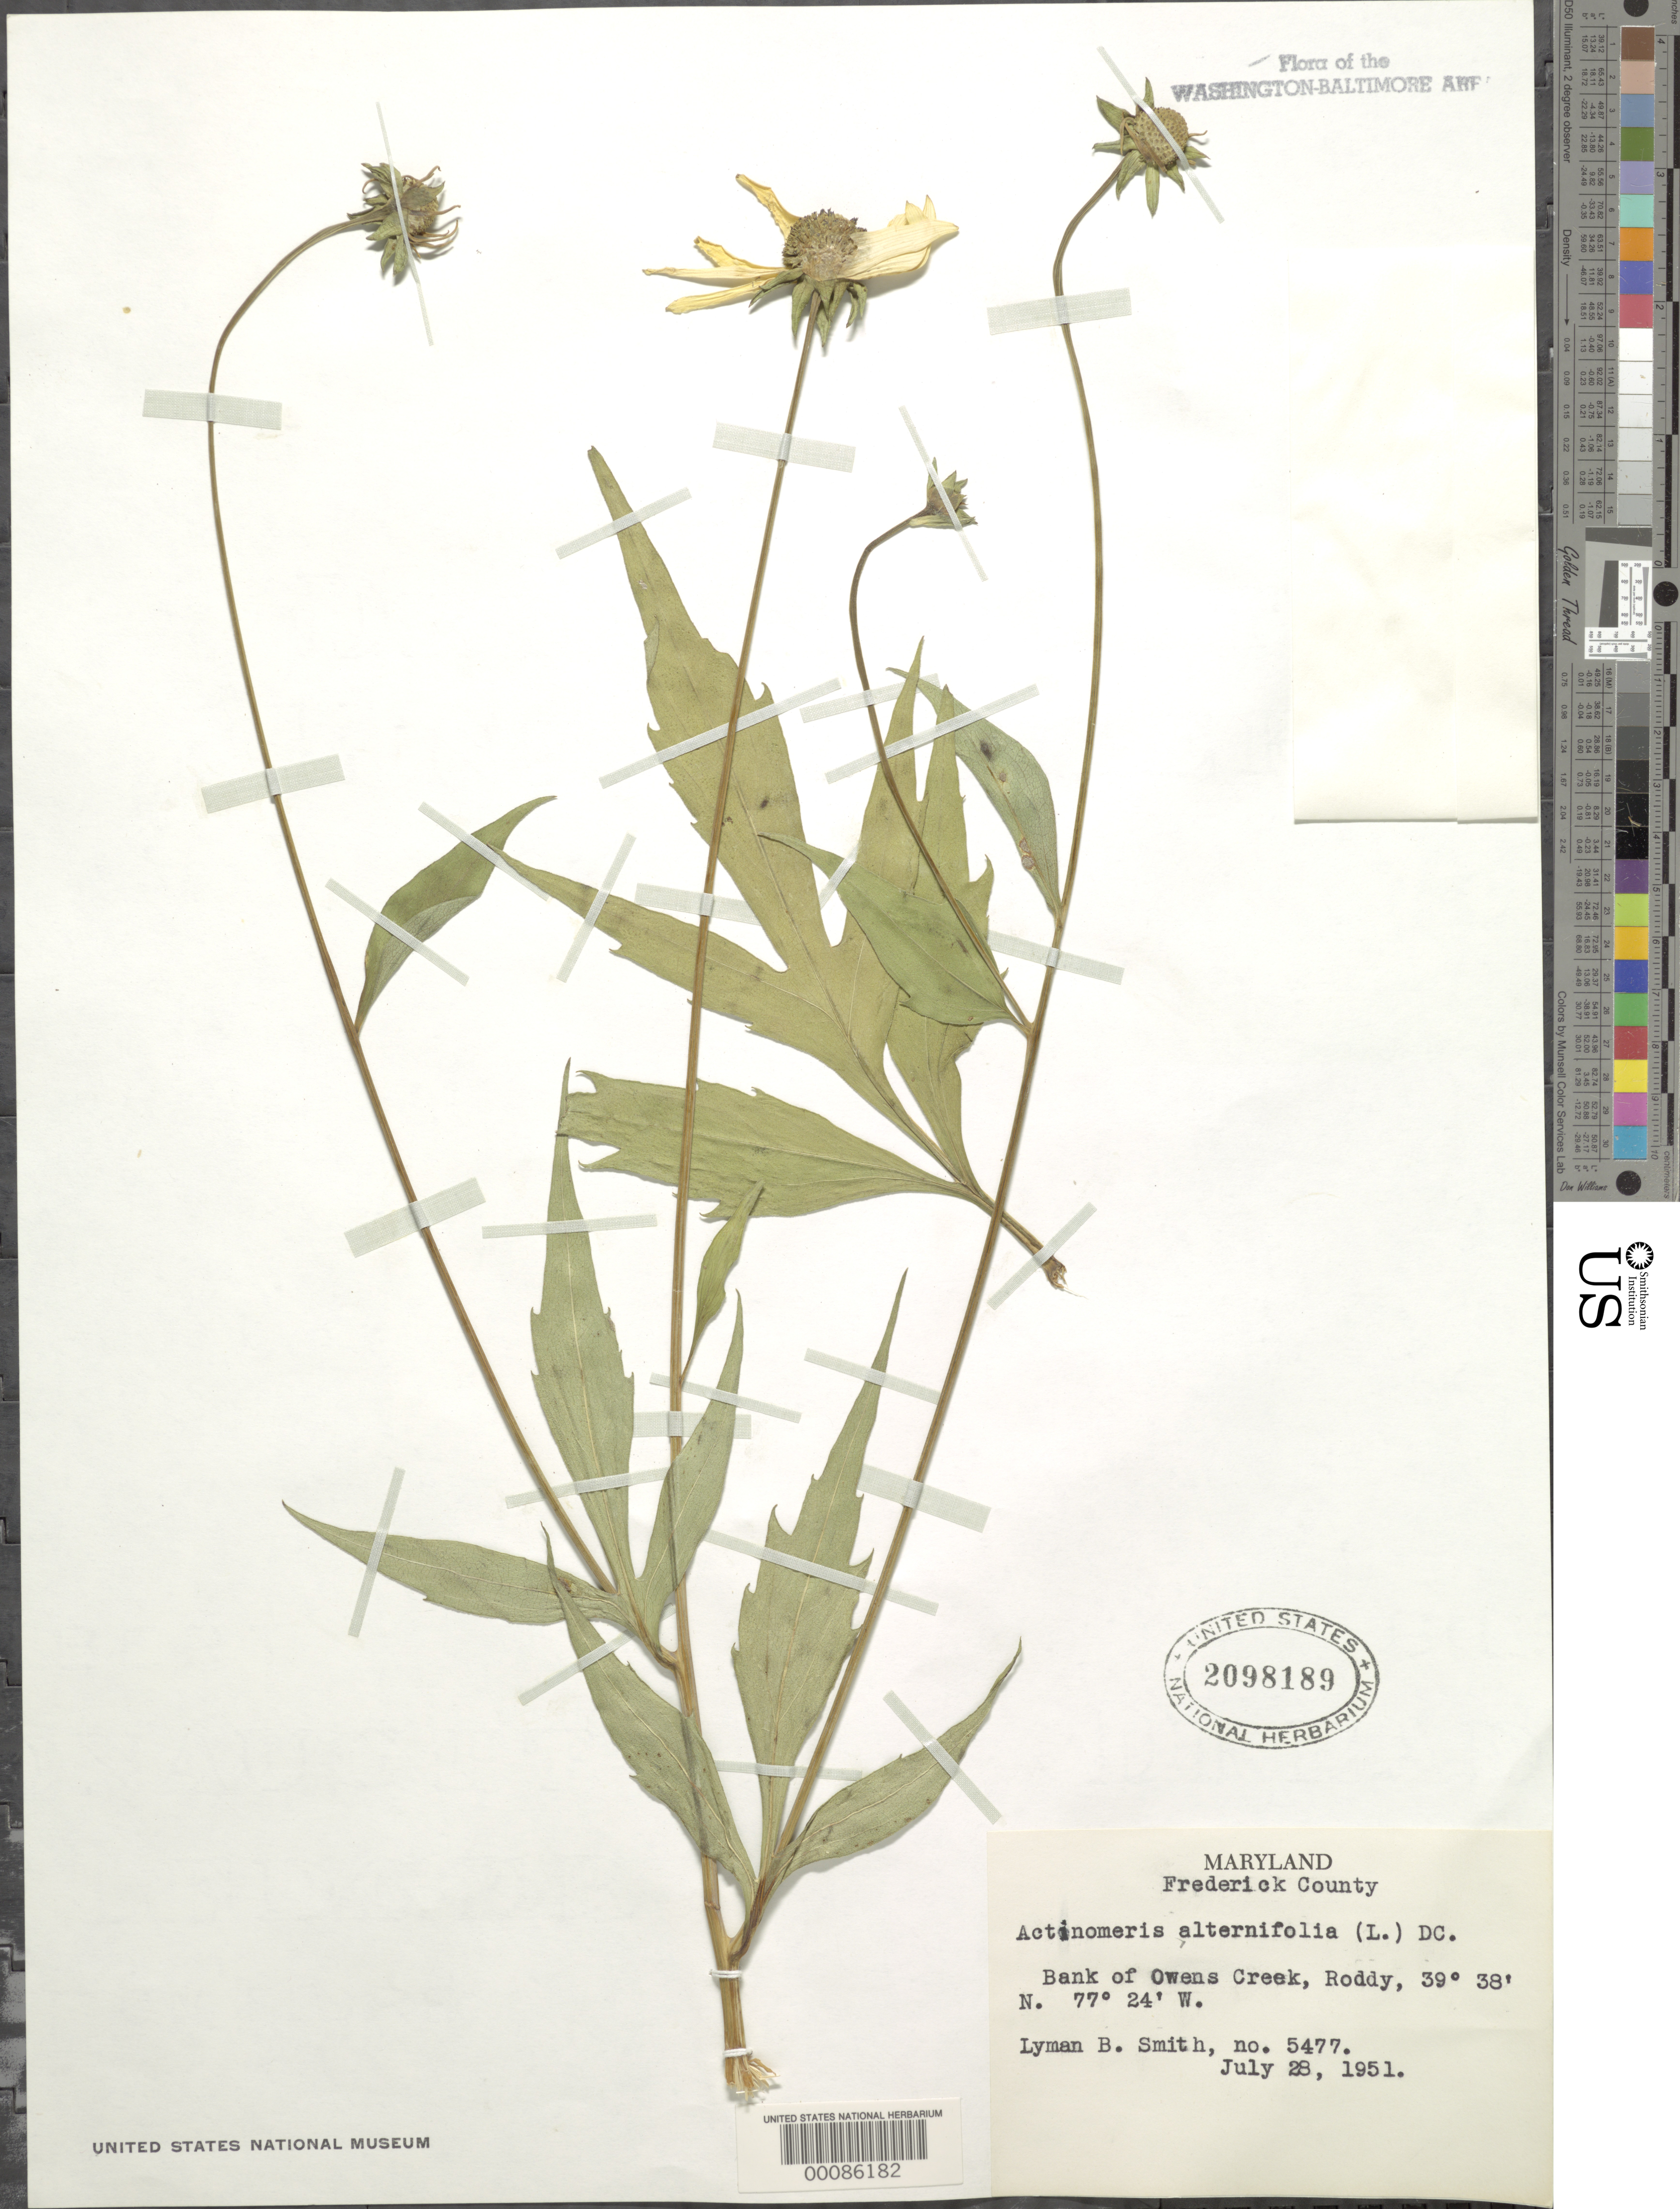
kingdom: Plantae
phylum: Tracheophyta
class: Magnoliopsida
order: Asterales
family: Asteraceae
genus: Rudbeckia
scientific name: Rudbeckia laciniata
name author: L.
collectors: L. Smith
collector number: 5477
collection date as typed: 28 Jul 1951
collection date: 1951-07-28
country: United States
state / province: Maryland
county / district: Frederick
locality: Owens Creek Roddy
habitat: Bank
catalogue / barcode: US 2098189